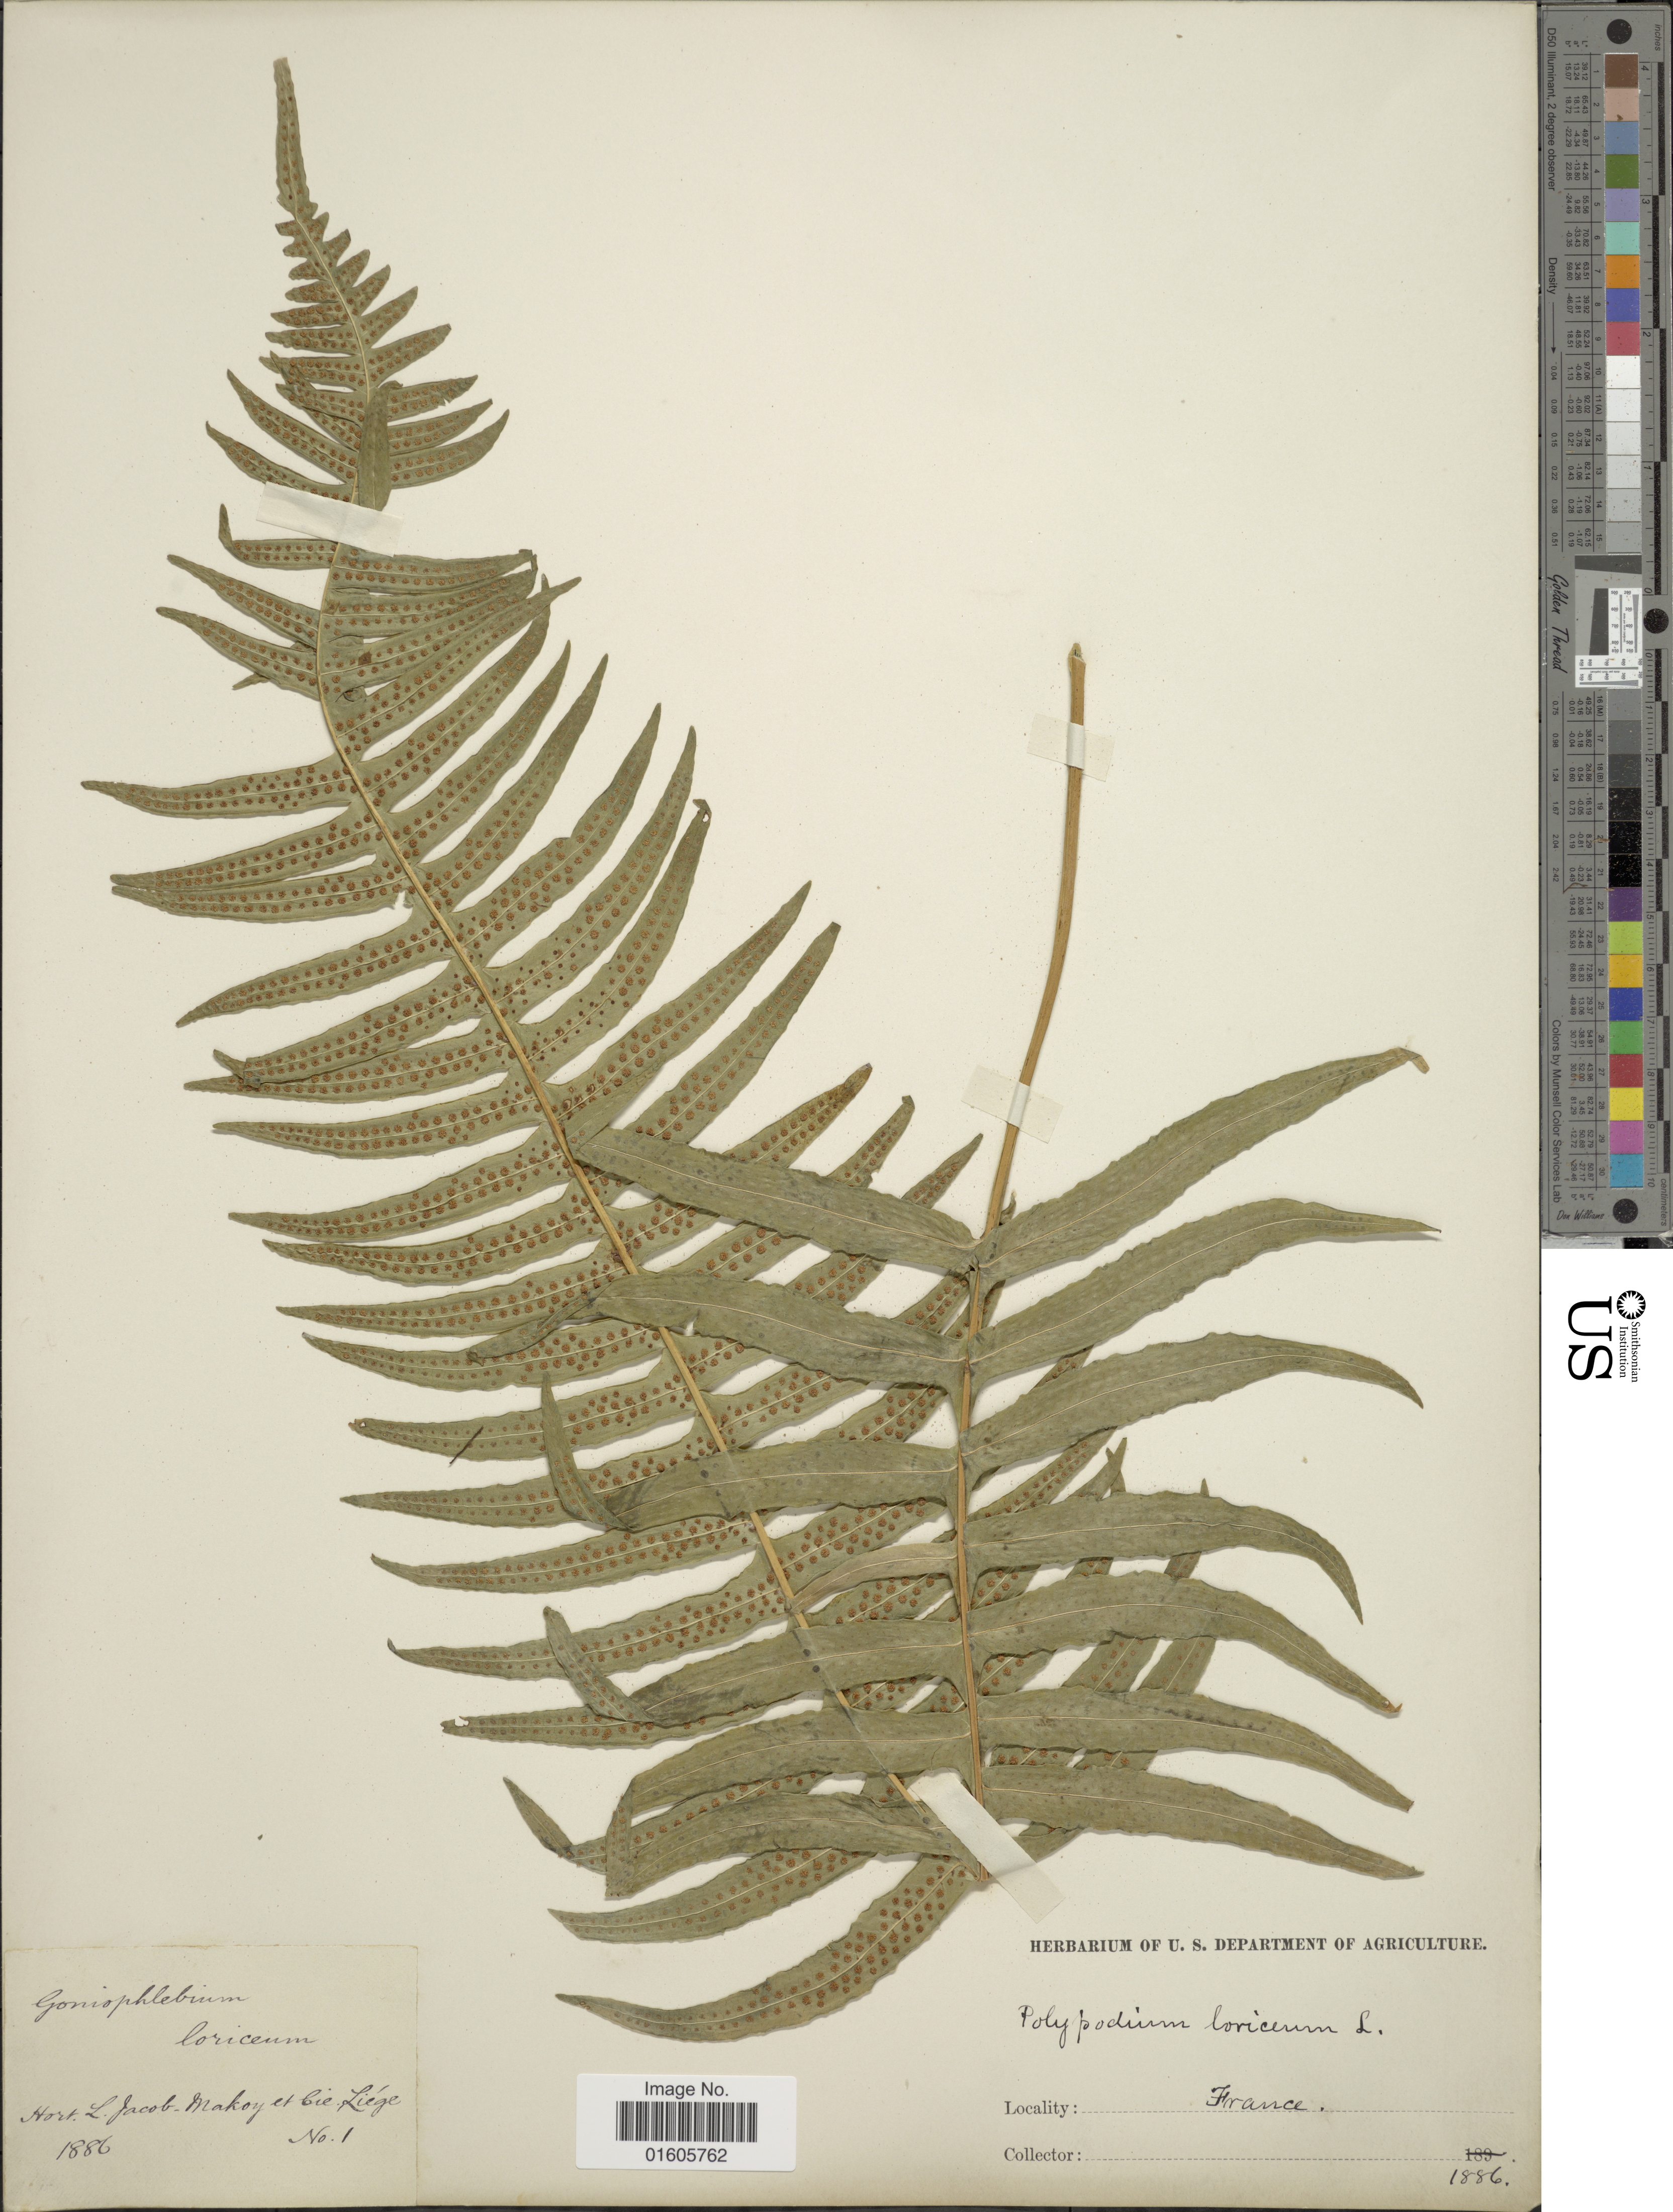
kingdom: Plantae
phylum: Tracheophyta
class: Polypodiopsida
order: Polypodiales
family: Polypodiaceae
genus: Serpocaulon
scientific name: Serpocaulon loriceum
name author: (L.) A.R. Sm.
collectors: U.S. Department of Agriculture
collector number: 1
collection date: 1886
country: France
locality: Hort. L. Jacob. Makoy et Cie. Liége. [interpreted]